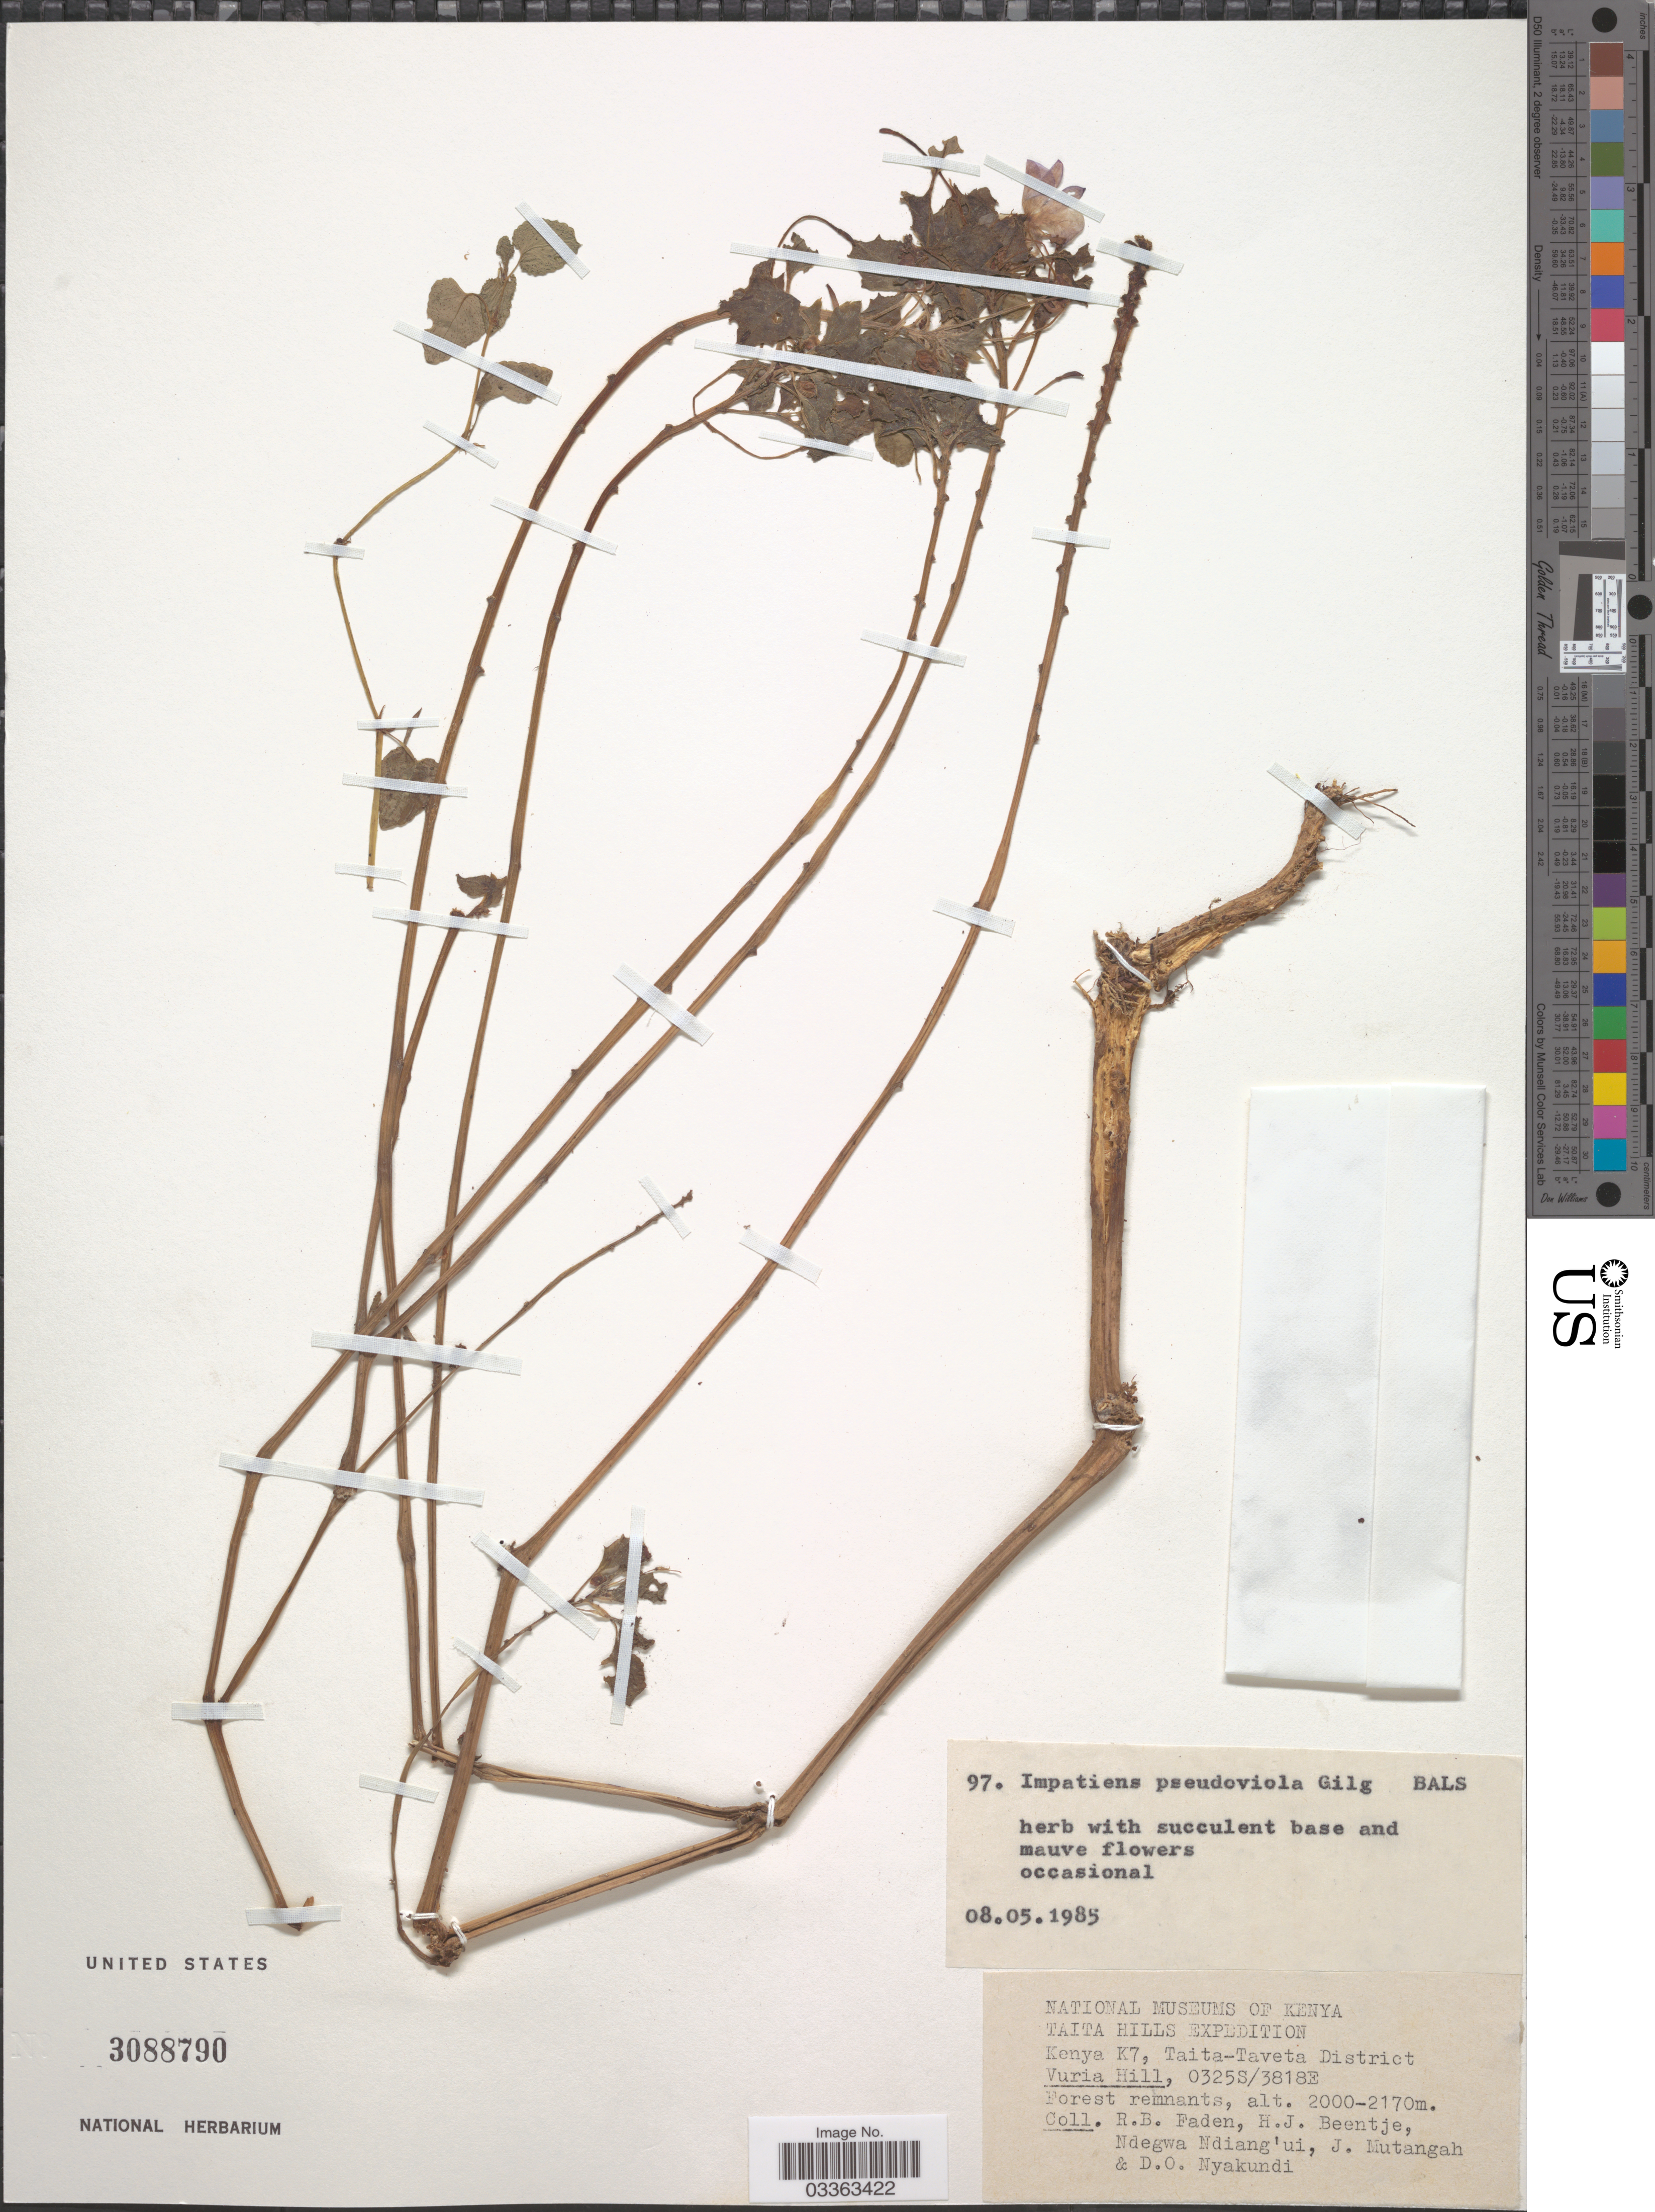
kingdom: Plantae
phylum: Tracheophyta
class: Magnoliopsida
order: Ericales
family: Balsaminaceae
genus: Impatiens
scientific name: Impatiens pseudoviola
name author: Gilg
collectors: R. B. Faden, H. J. Beentje, Ndegwa Ndiang'ui, J. Mutangah & D. Nyakundi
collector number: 97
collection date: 1985-05-08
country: Kenya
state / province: Taita Taveta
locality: Taita Hills, K7, Taita-Taveta District, Vuria Hill.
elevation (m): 2000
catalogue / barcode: US 3088790